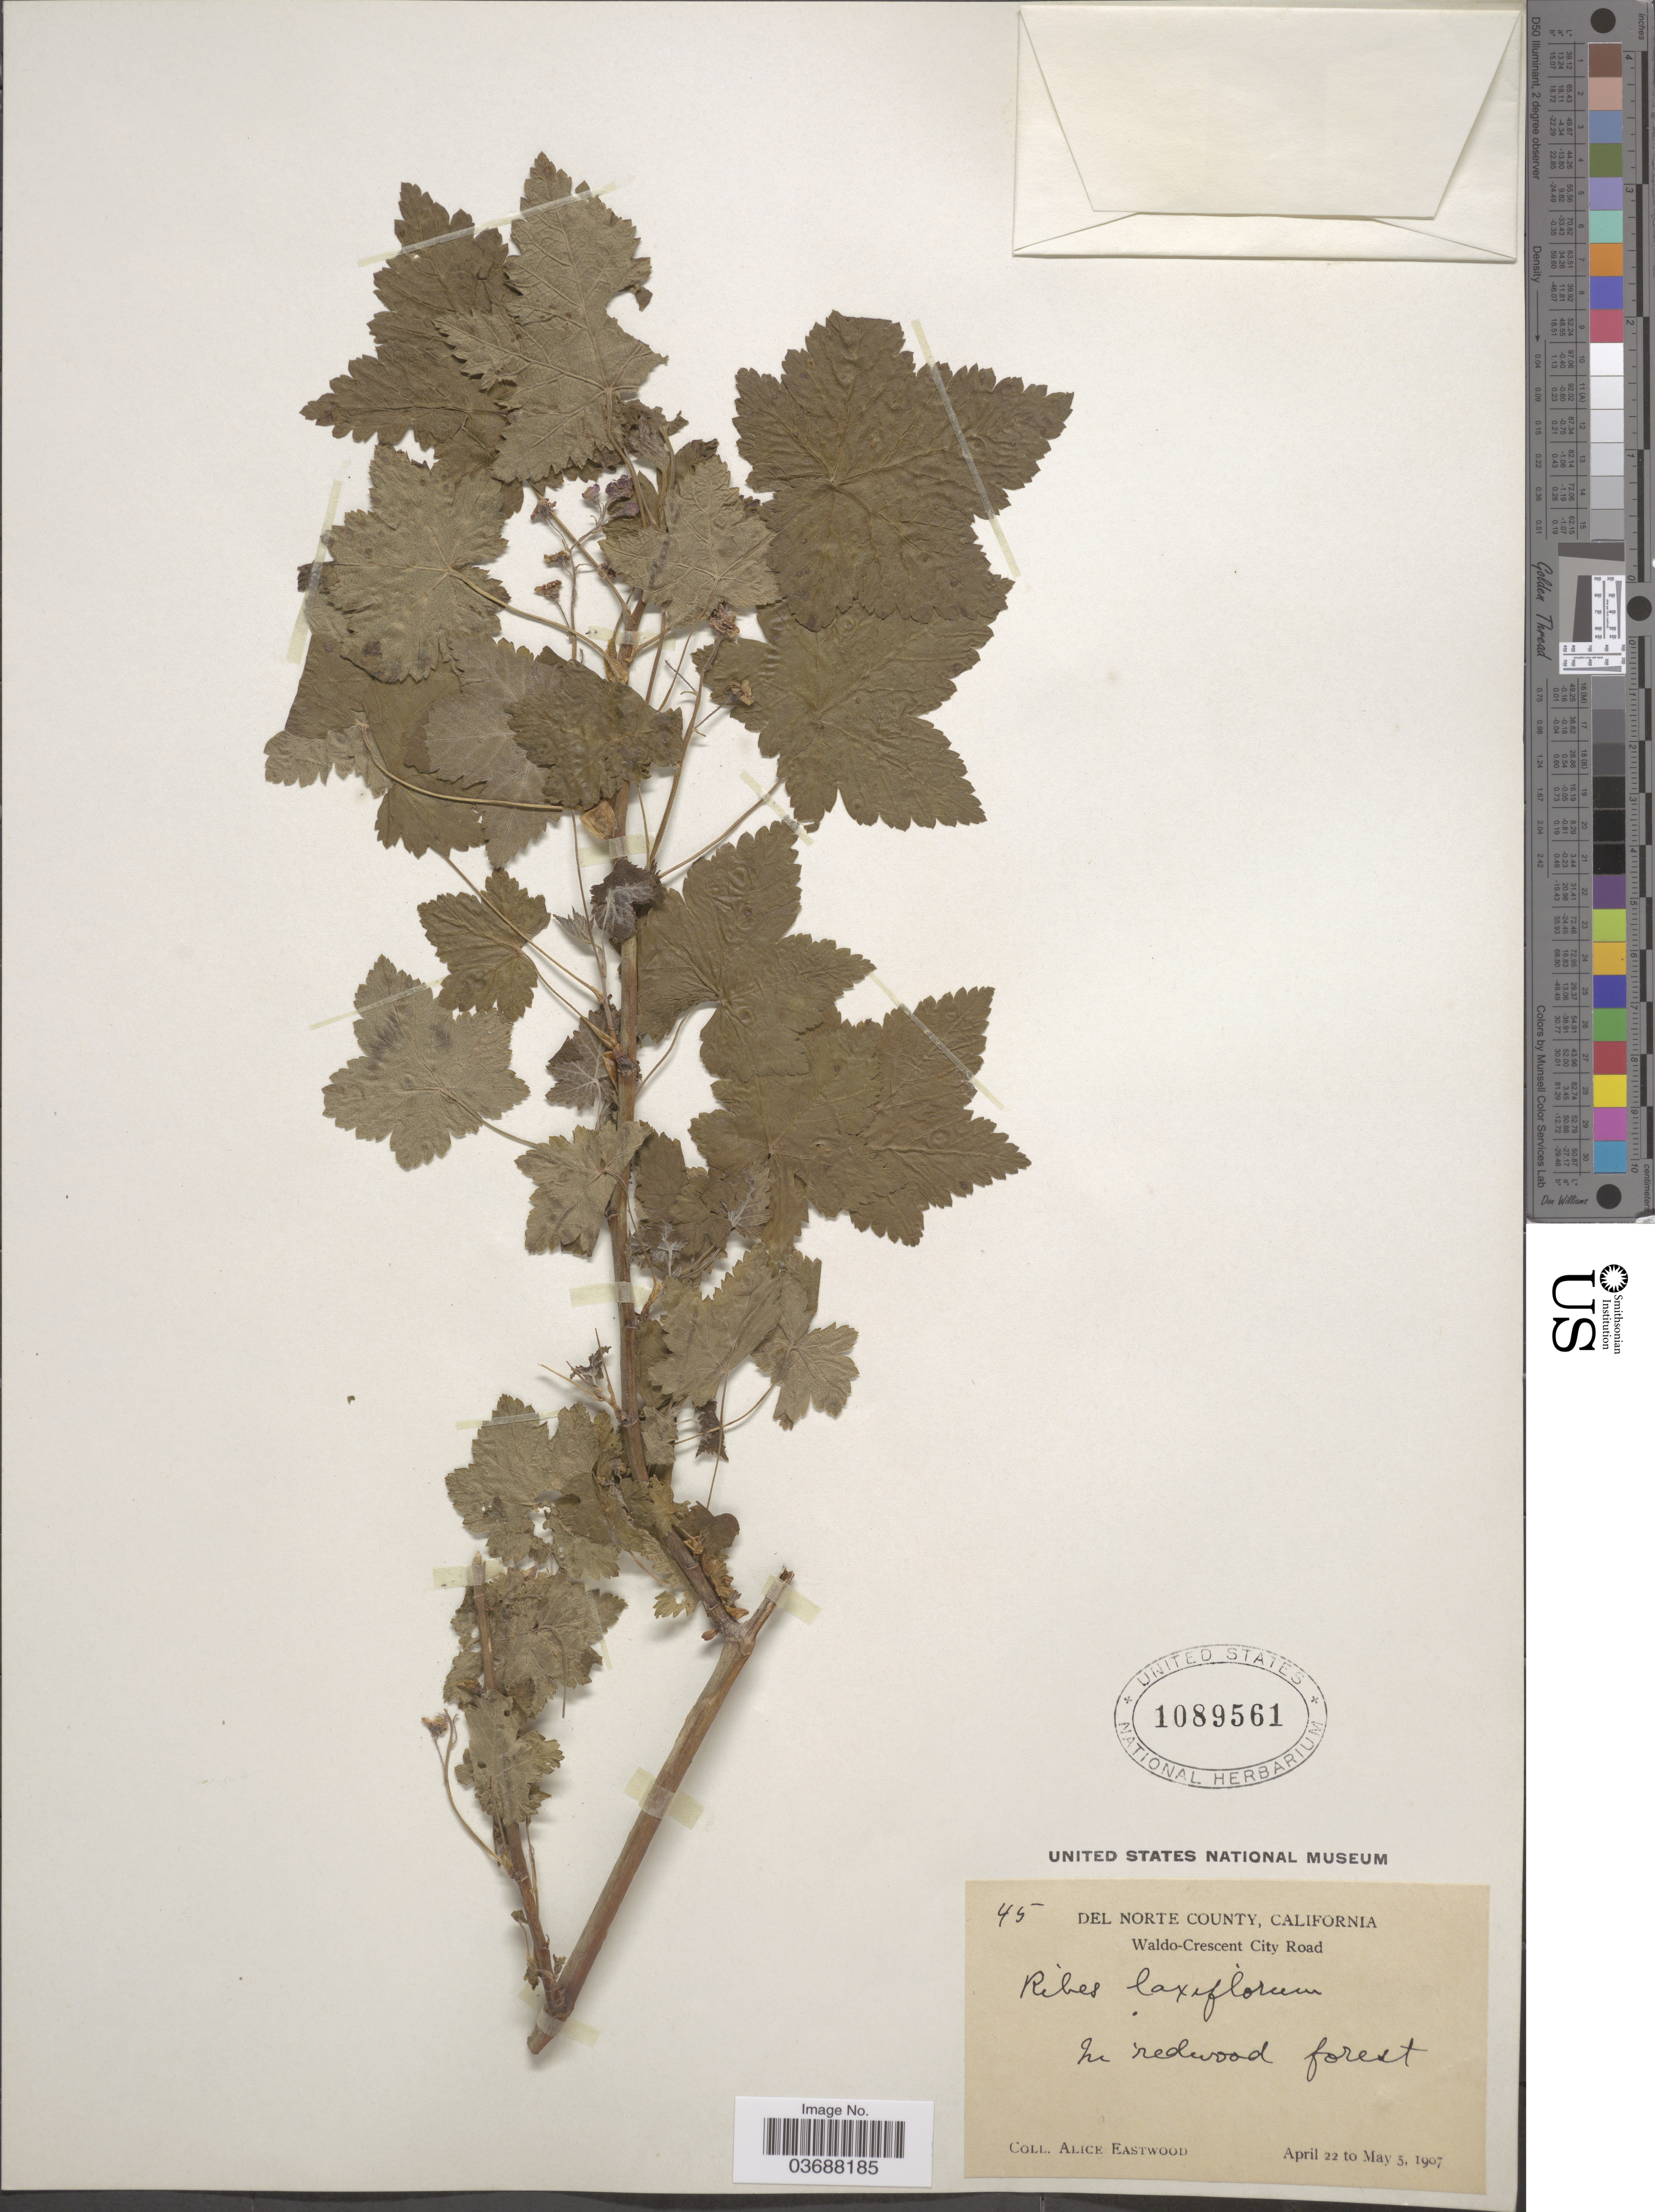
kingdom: Plantae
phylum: Tracheophyta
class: Magnoliopsida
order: Saxifragales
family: Grossulariaceae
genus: Ribes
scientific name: Ribes laxiflorum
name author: Pursh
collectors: A. Eastwood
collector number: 45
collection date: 1907-04-22/1907-05-05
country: United States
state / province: California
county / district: Del Norte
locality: Del Norte County. Waldo-Crescent City Road. In redwood forest.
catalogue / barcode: US 1089561